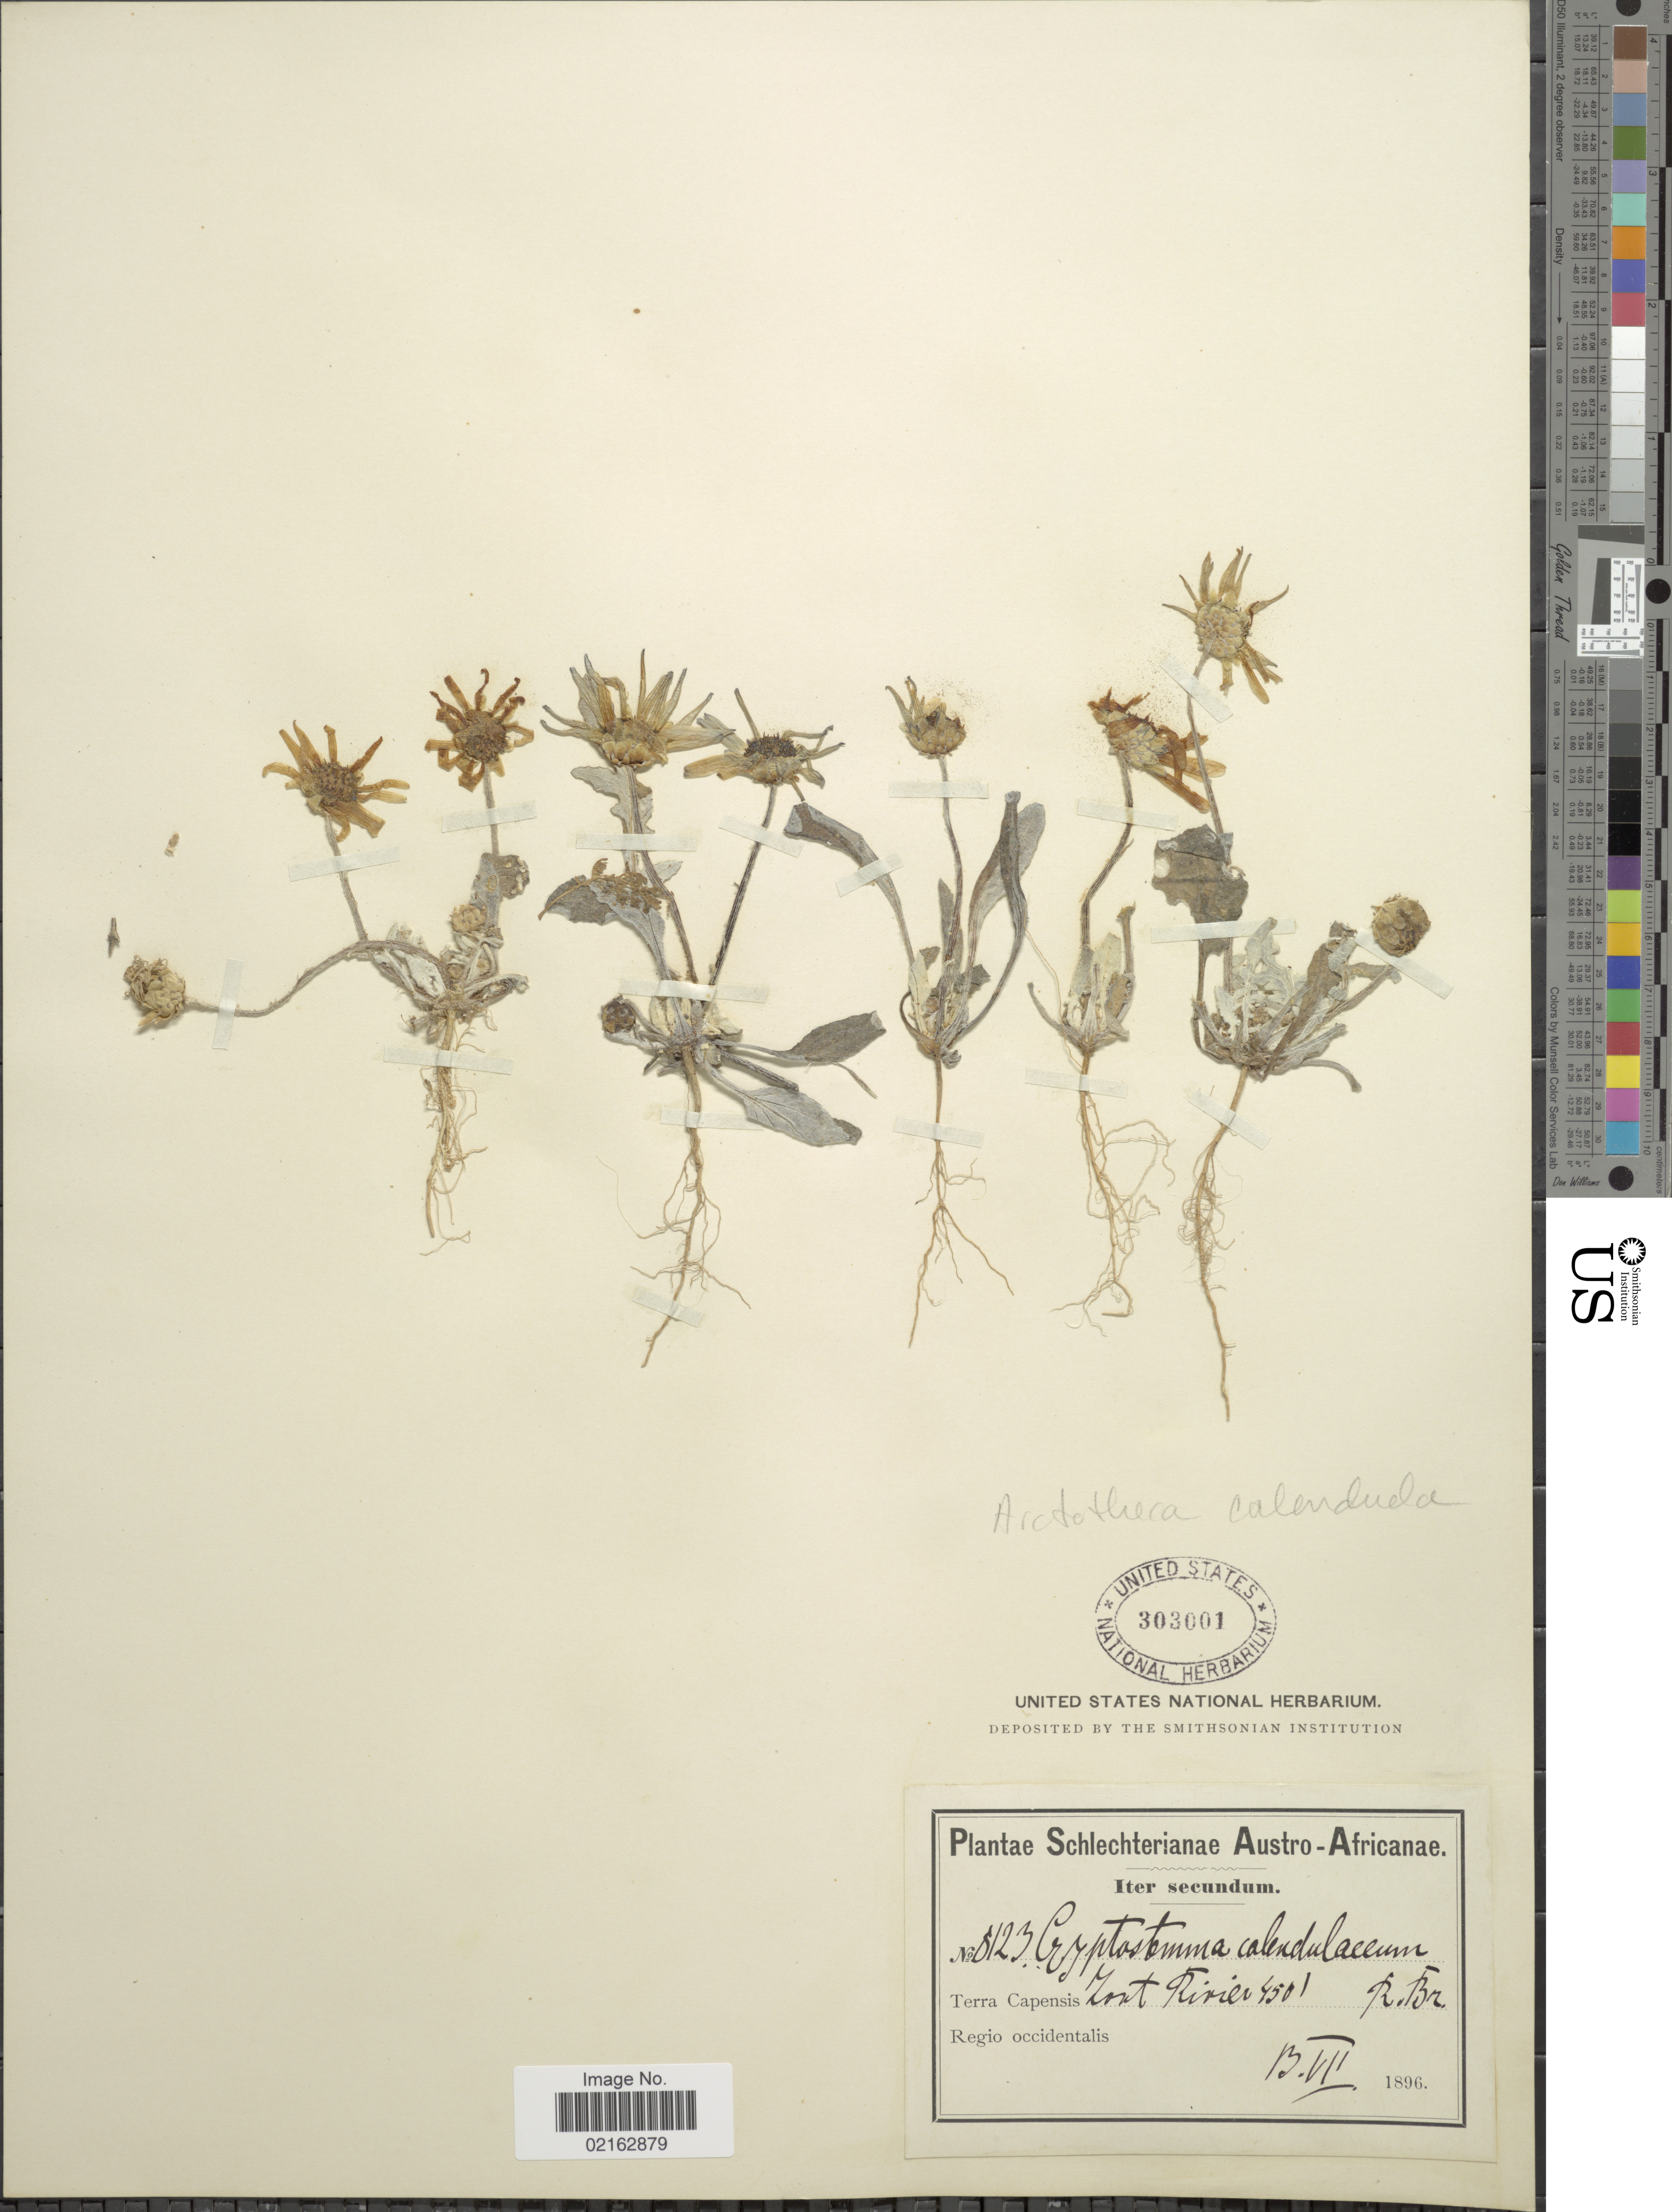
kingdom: Plantae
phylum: Tracheophyta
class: Magnoliopsida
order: Asterales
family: Asteraceae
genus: Arctotheca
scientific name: Arctotheca calendula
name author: (L.) Levyns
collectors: Schlechter, --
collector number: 8123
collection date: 1896-07-13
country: South Africa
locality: Terra Capensis. Zout Rivier. Regio occidentalis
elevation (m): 137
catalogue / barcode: US 303001